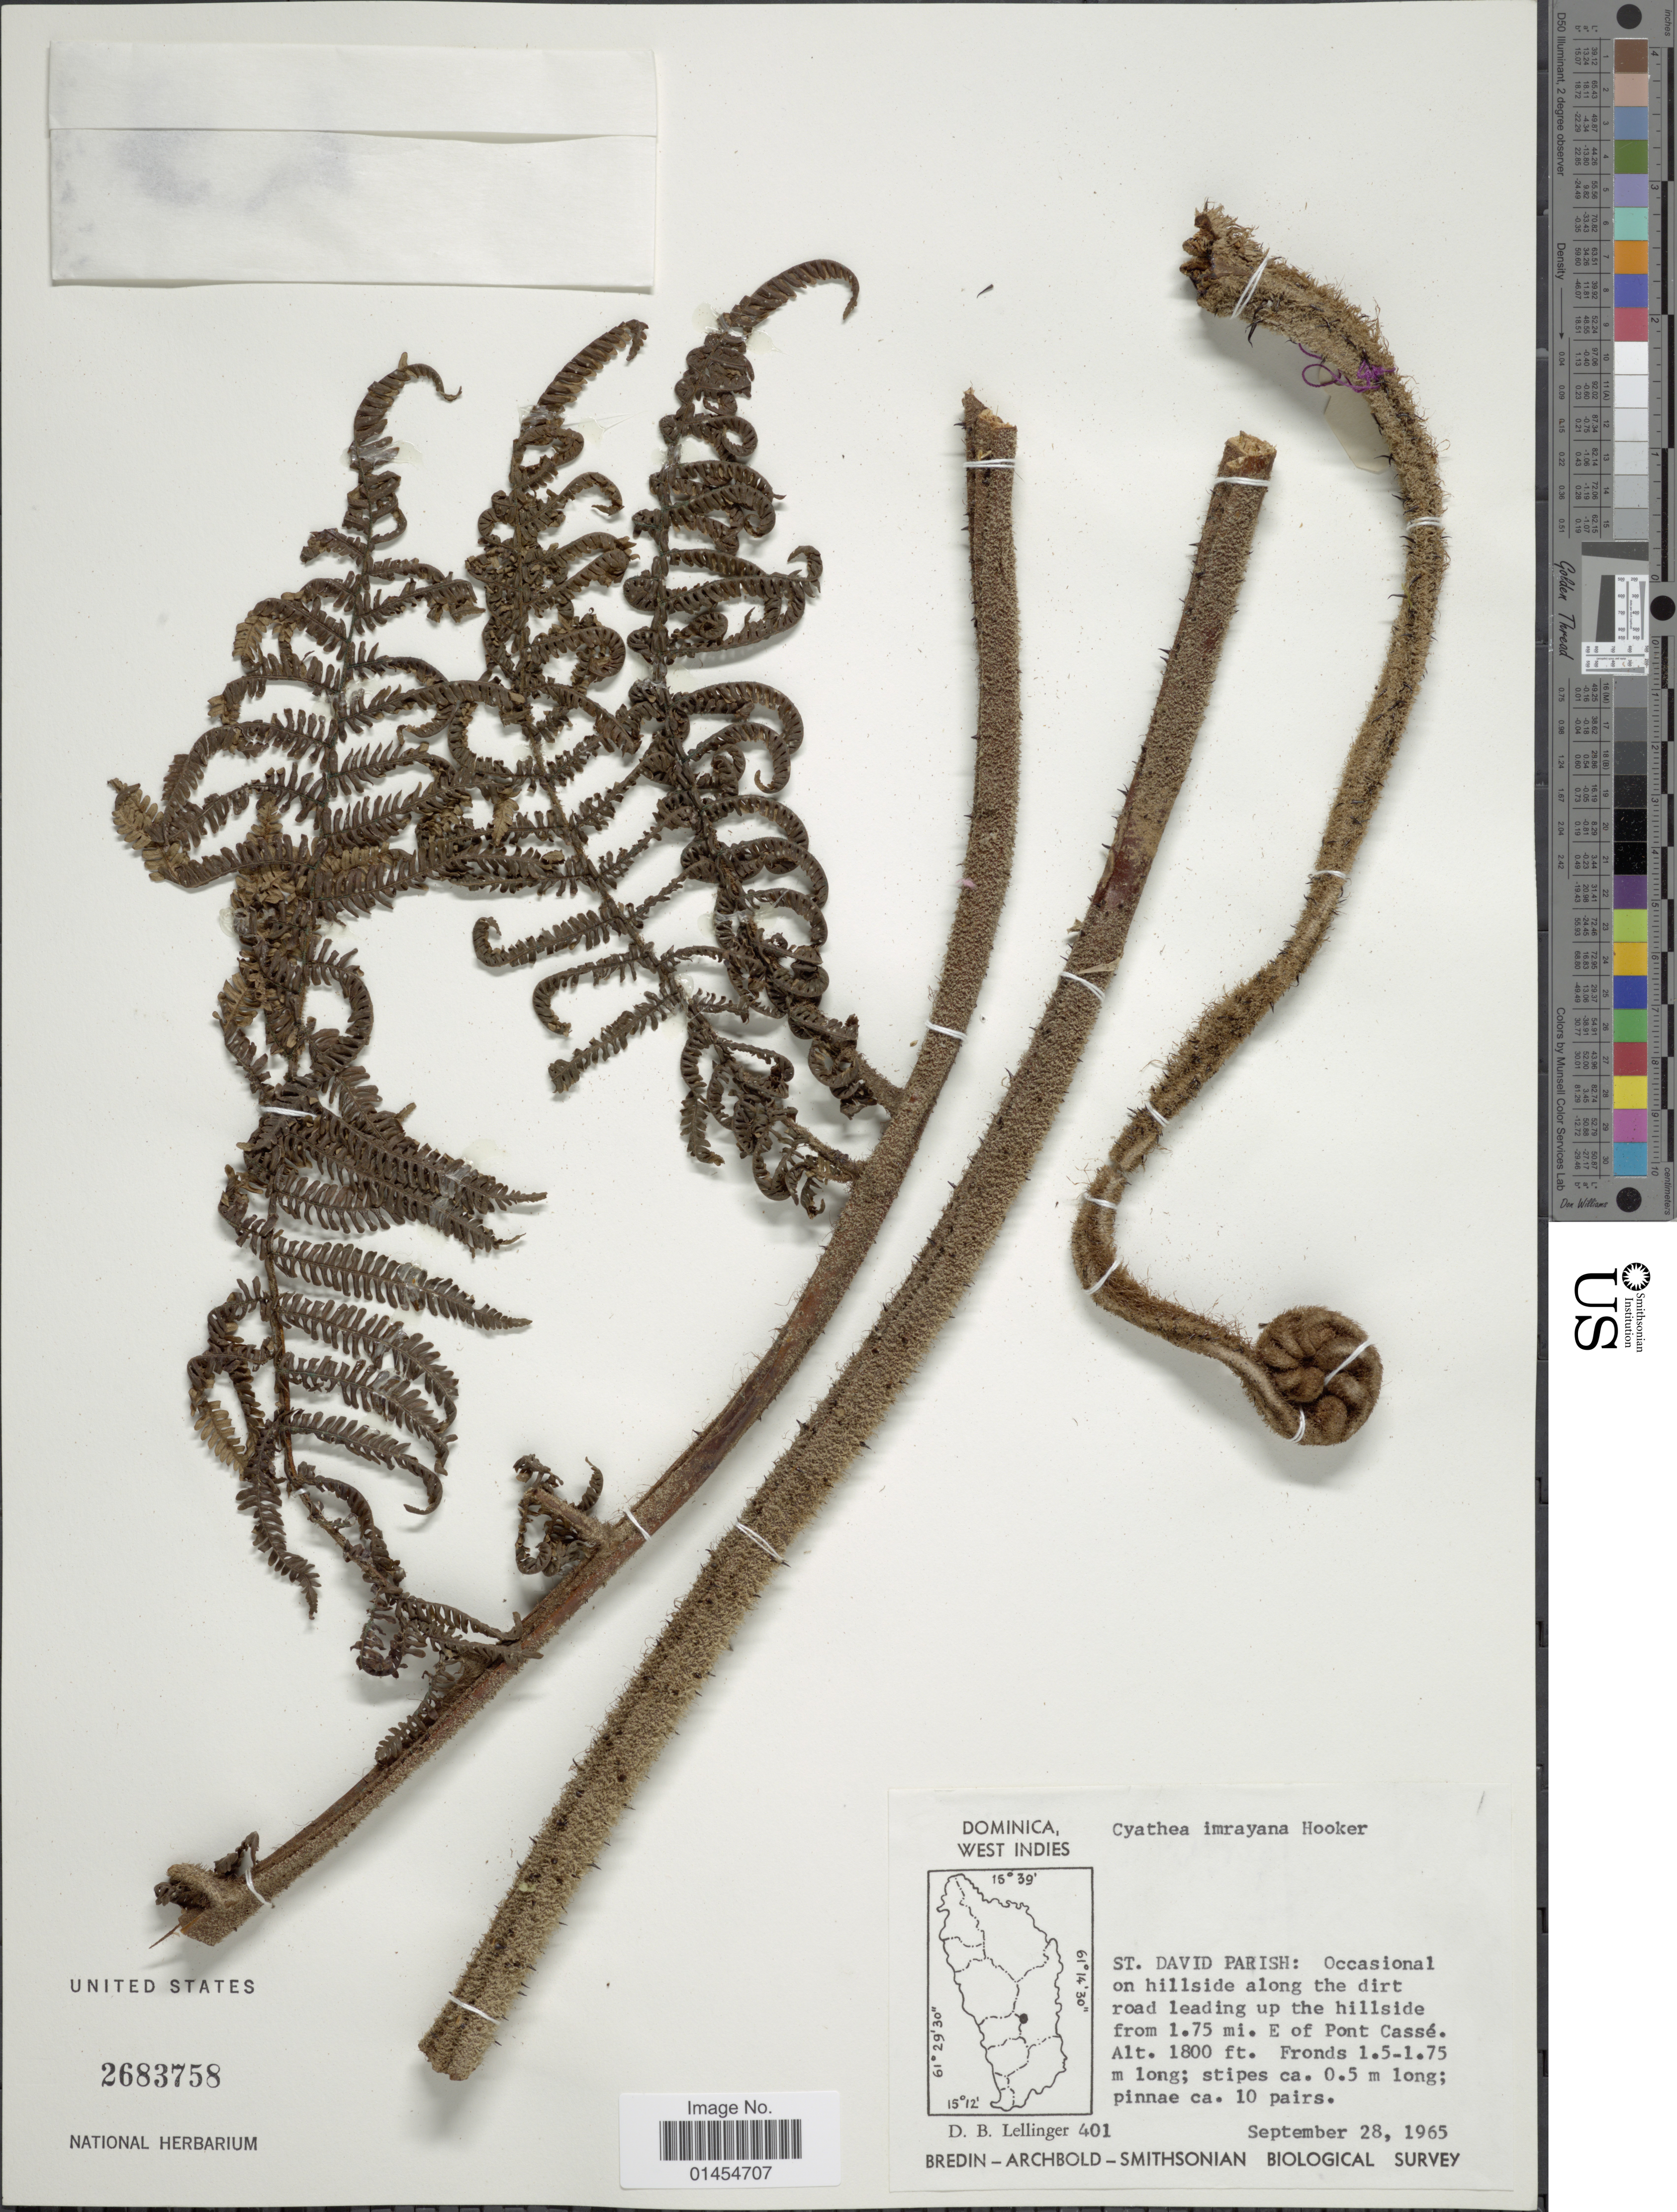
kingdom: Plantae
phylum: Tracheophyta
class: Polypodiopsida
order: Cyatheales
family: Cyatheaceae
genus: Alsophila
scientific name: Alsophila imrayana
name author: (Hook.) D.S. Conant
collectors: D. B. Lellinger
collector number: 401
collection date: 1965-09-28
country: Dominica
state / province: St. David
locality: St. David Parish: Occasional on hillside along the dirt road leading up the hillside from 1.75 mi. E of Pont Cassé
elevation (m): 549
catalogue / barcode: US 2683758